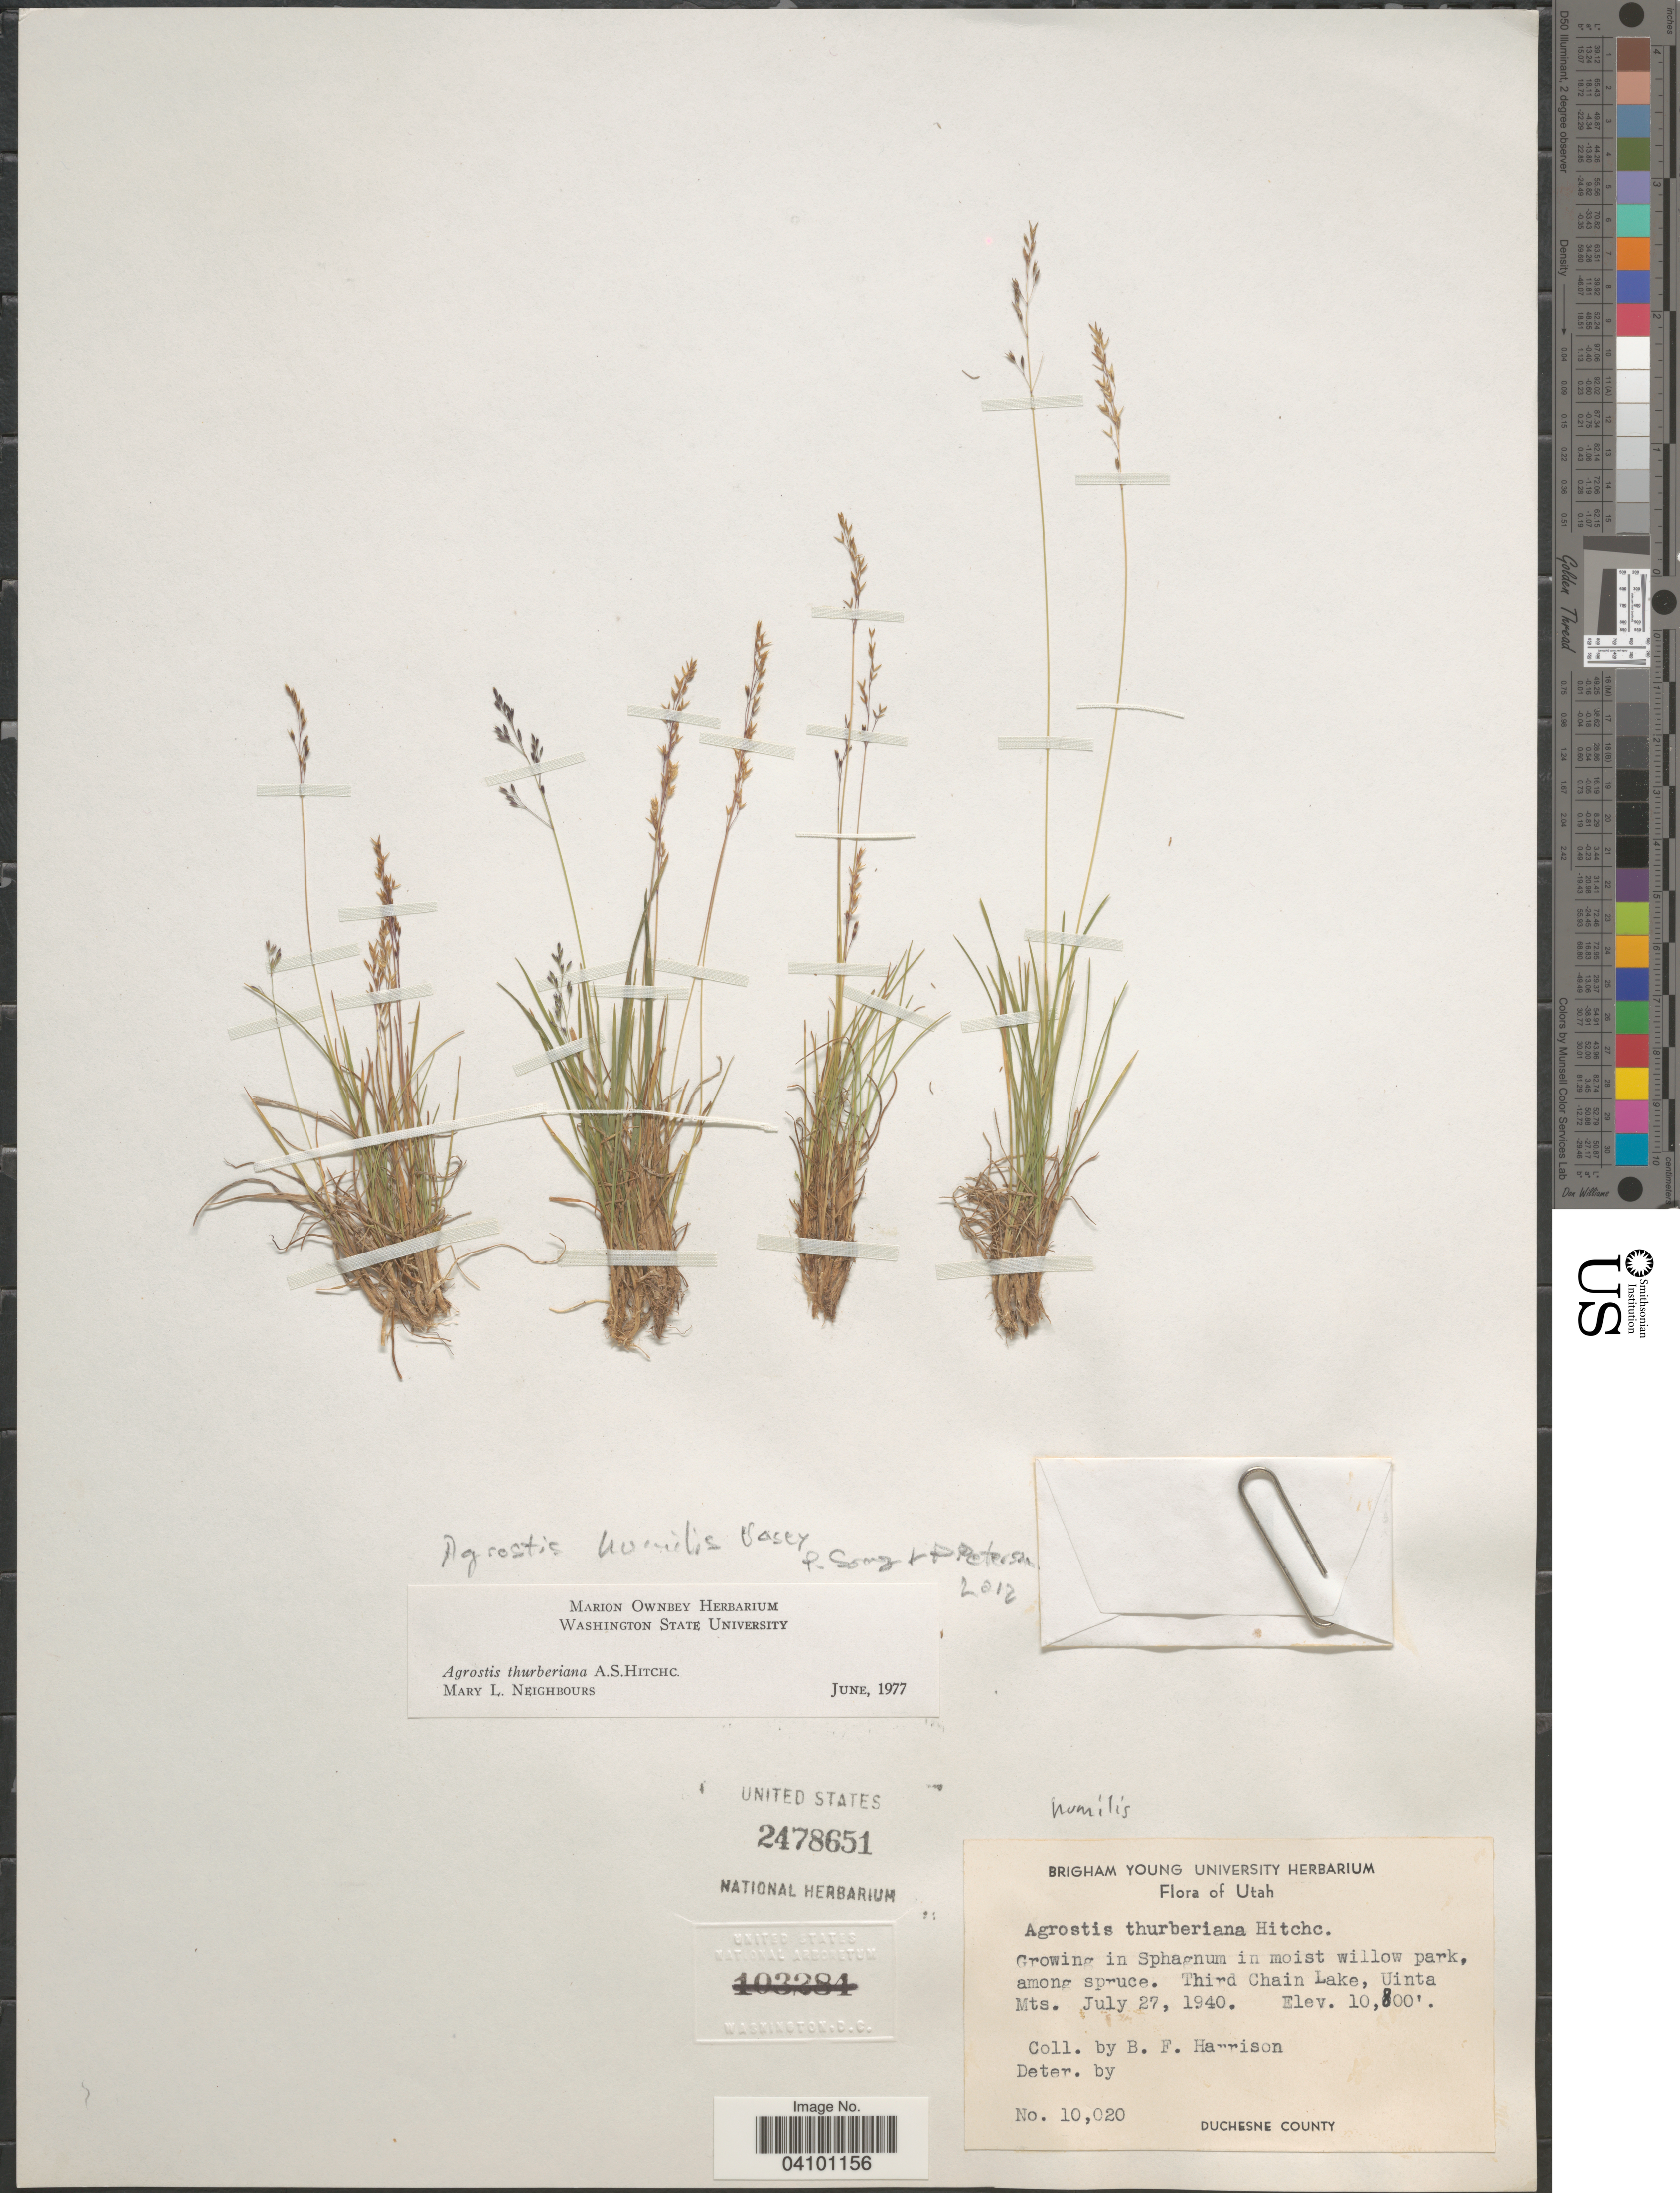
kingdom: Plantae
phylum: Tracheophyta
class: Liliopsida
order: Poales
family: Poaceae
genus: Podagrostis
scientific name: Podagrostis humilis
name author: (Vasey) Björkman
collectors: B. F. Harrison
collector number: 10020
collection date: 1940-07-27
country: United States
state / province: Utah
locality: In Sphagnum in moist willow park, among spruce. Third Chain Lake, Uinta Mts. Duchesne County.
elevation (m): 3292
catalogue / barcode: US 2478651